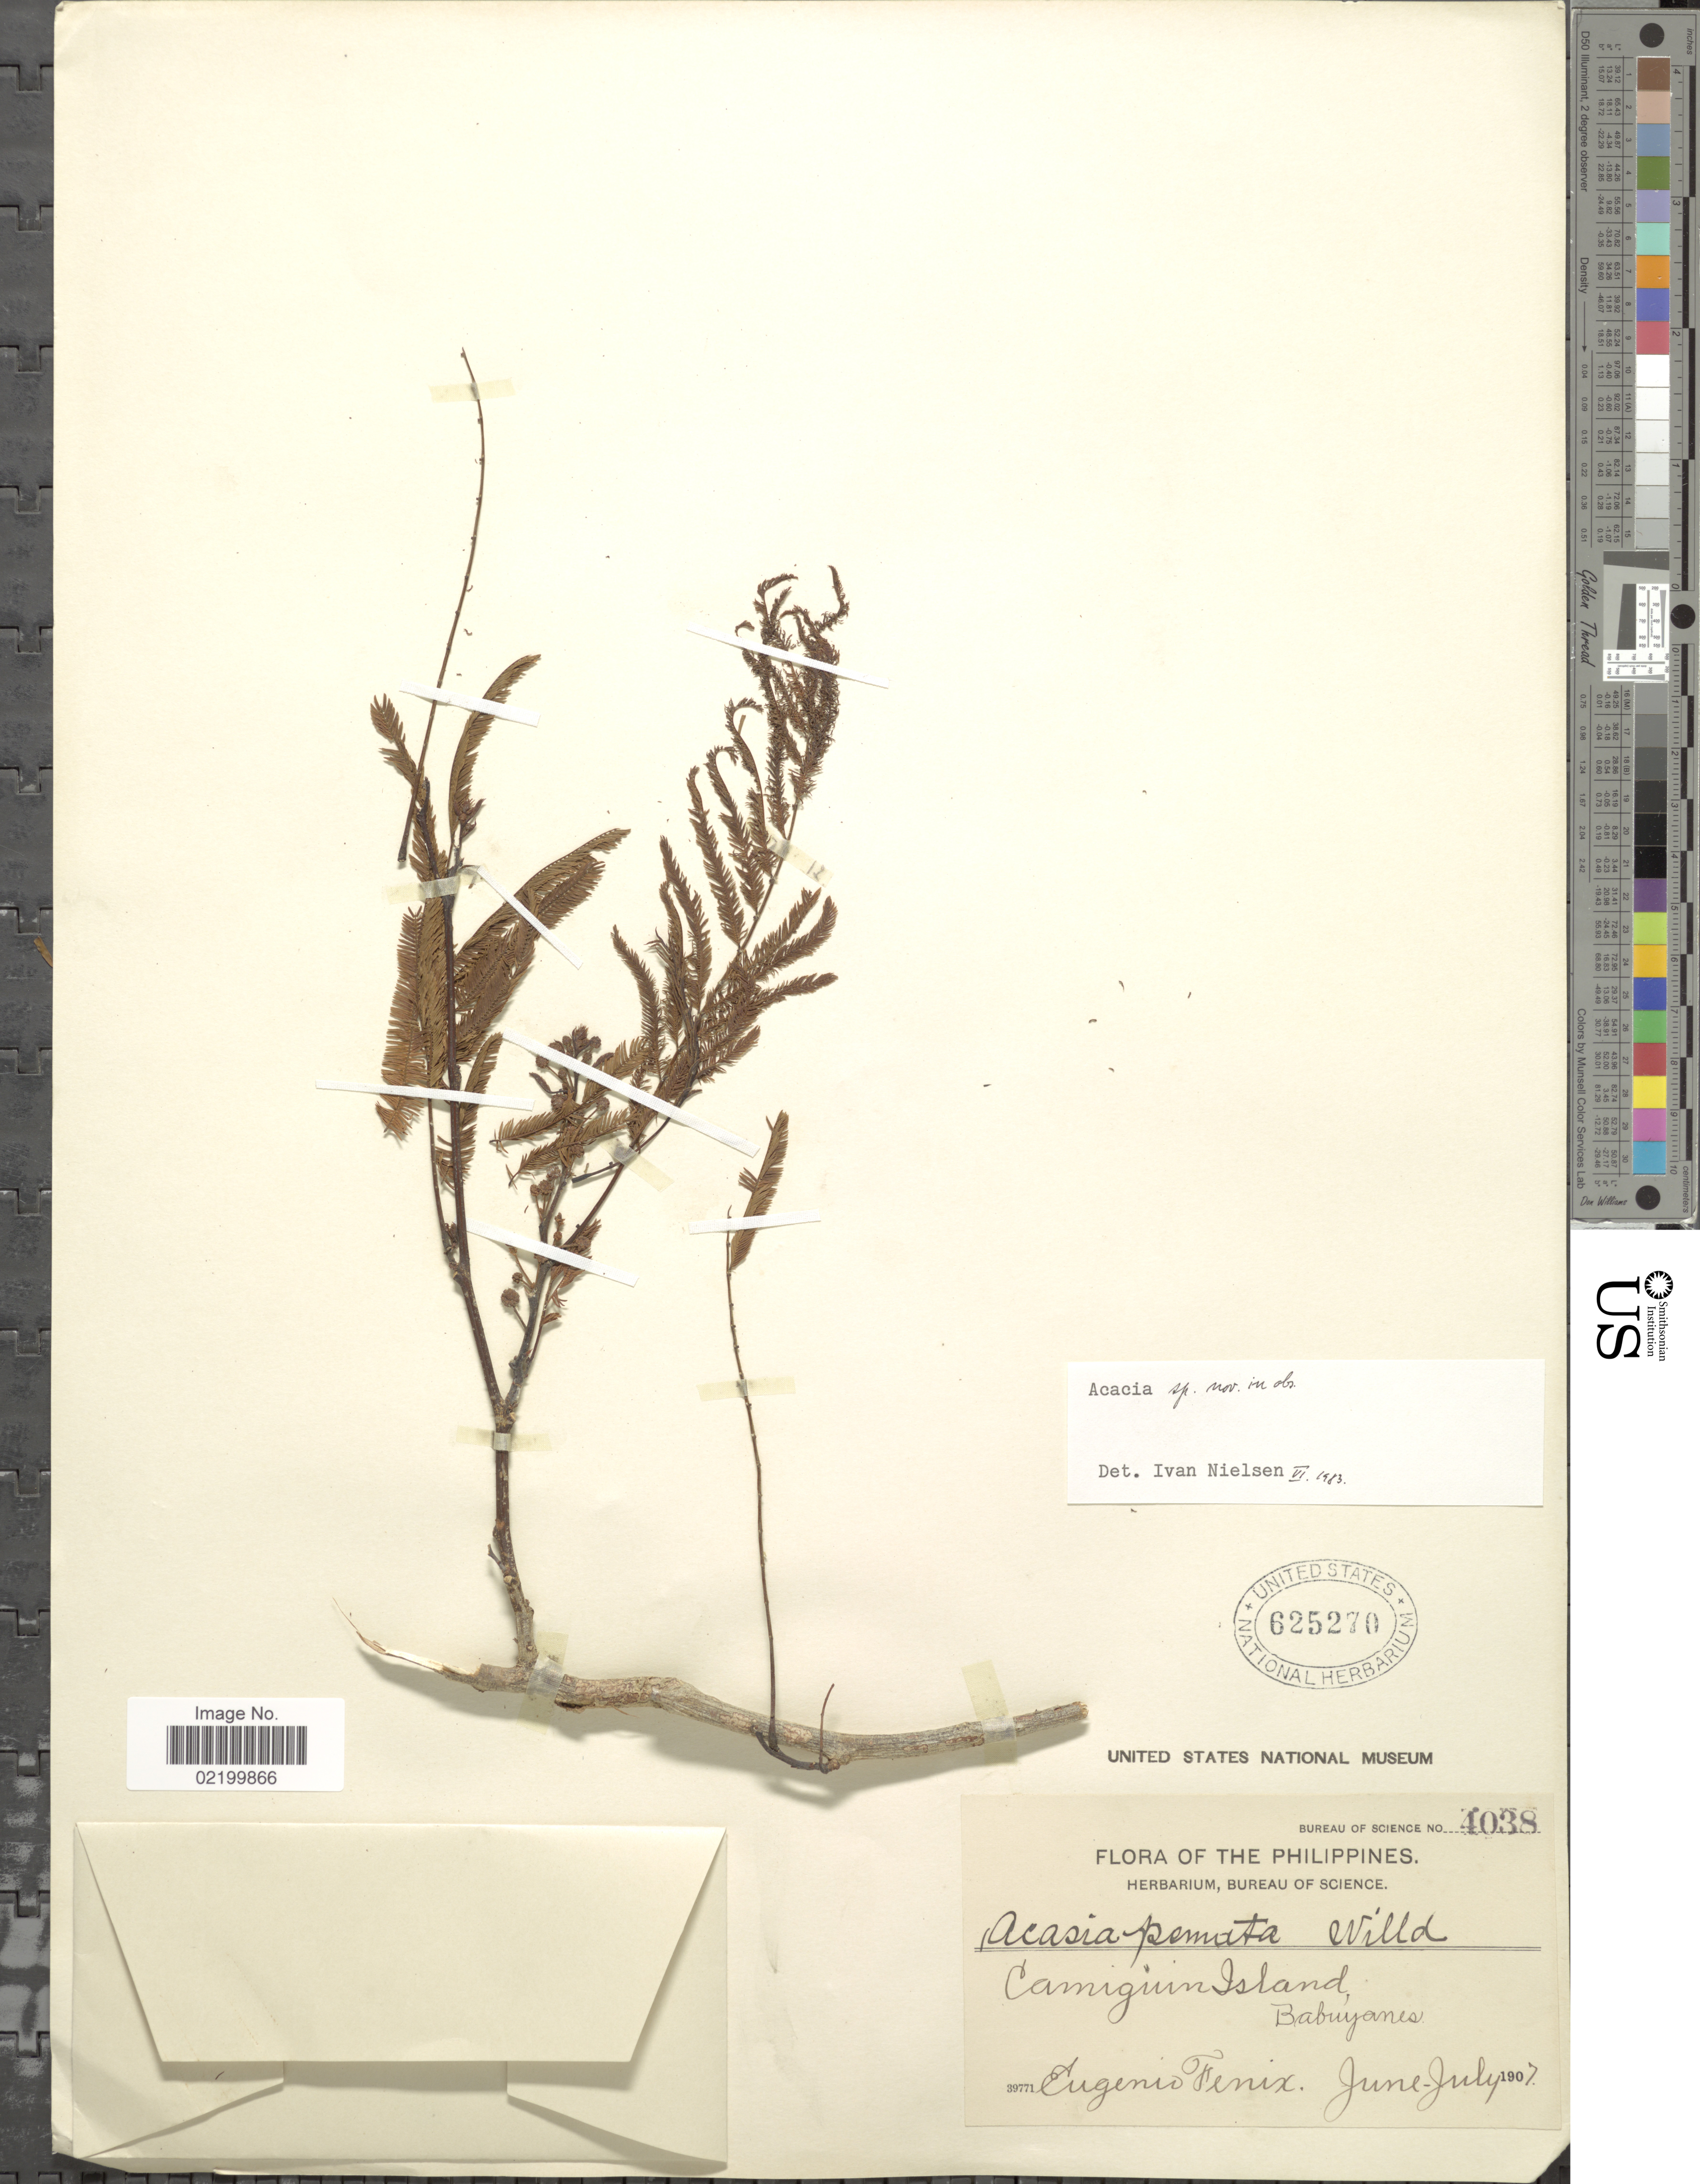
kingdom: Plantae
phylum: Tracheophyta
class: Magnoliopsida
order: Fabales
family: Fabaceae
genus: Acacia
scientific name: Acacia sp.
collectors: E. Fénix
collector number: Bureau of Science 4038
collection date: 1907-06/1907-07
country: Philippines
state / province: Northern Mindanao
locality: Camiguin Island, Babuyanes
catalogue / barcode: US 625270